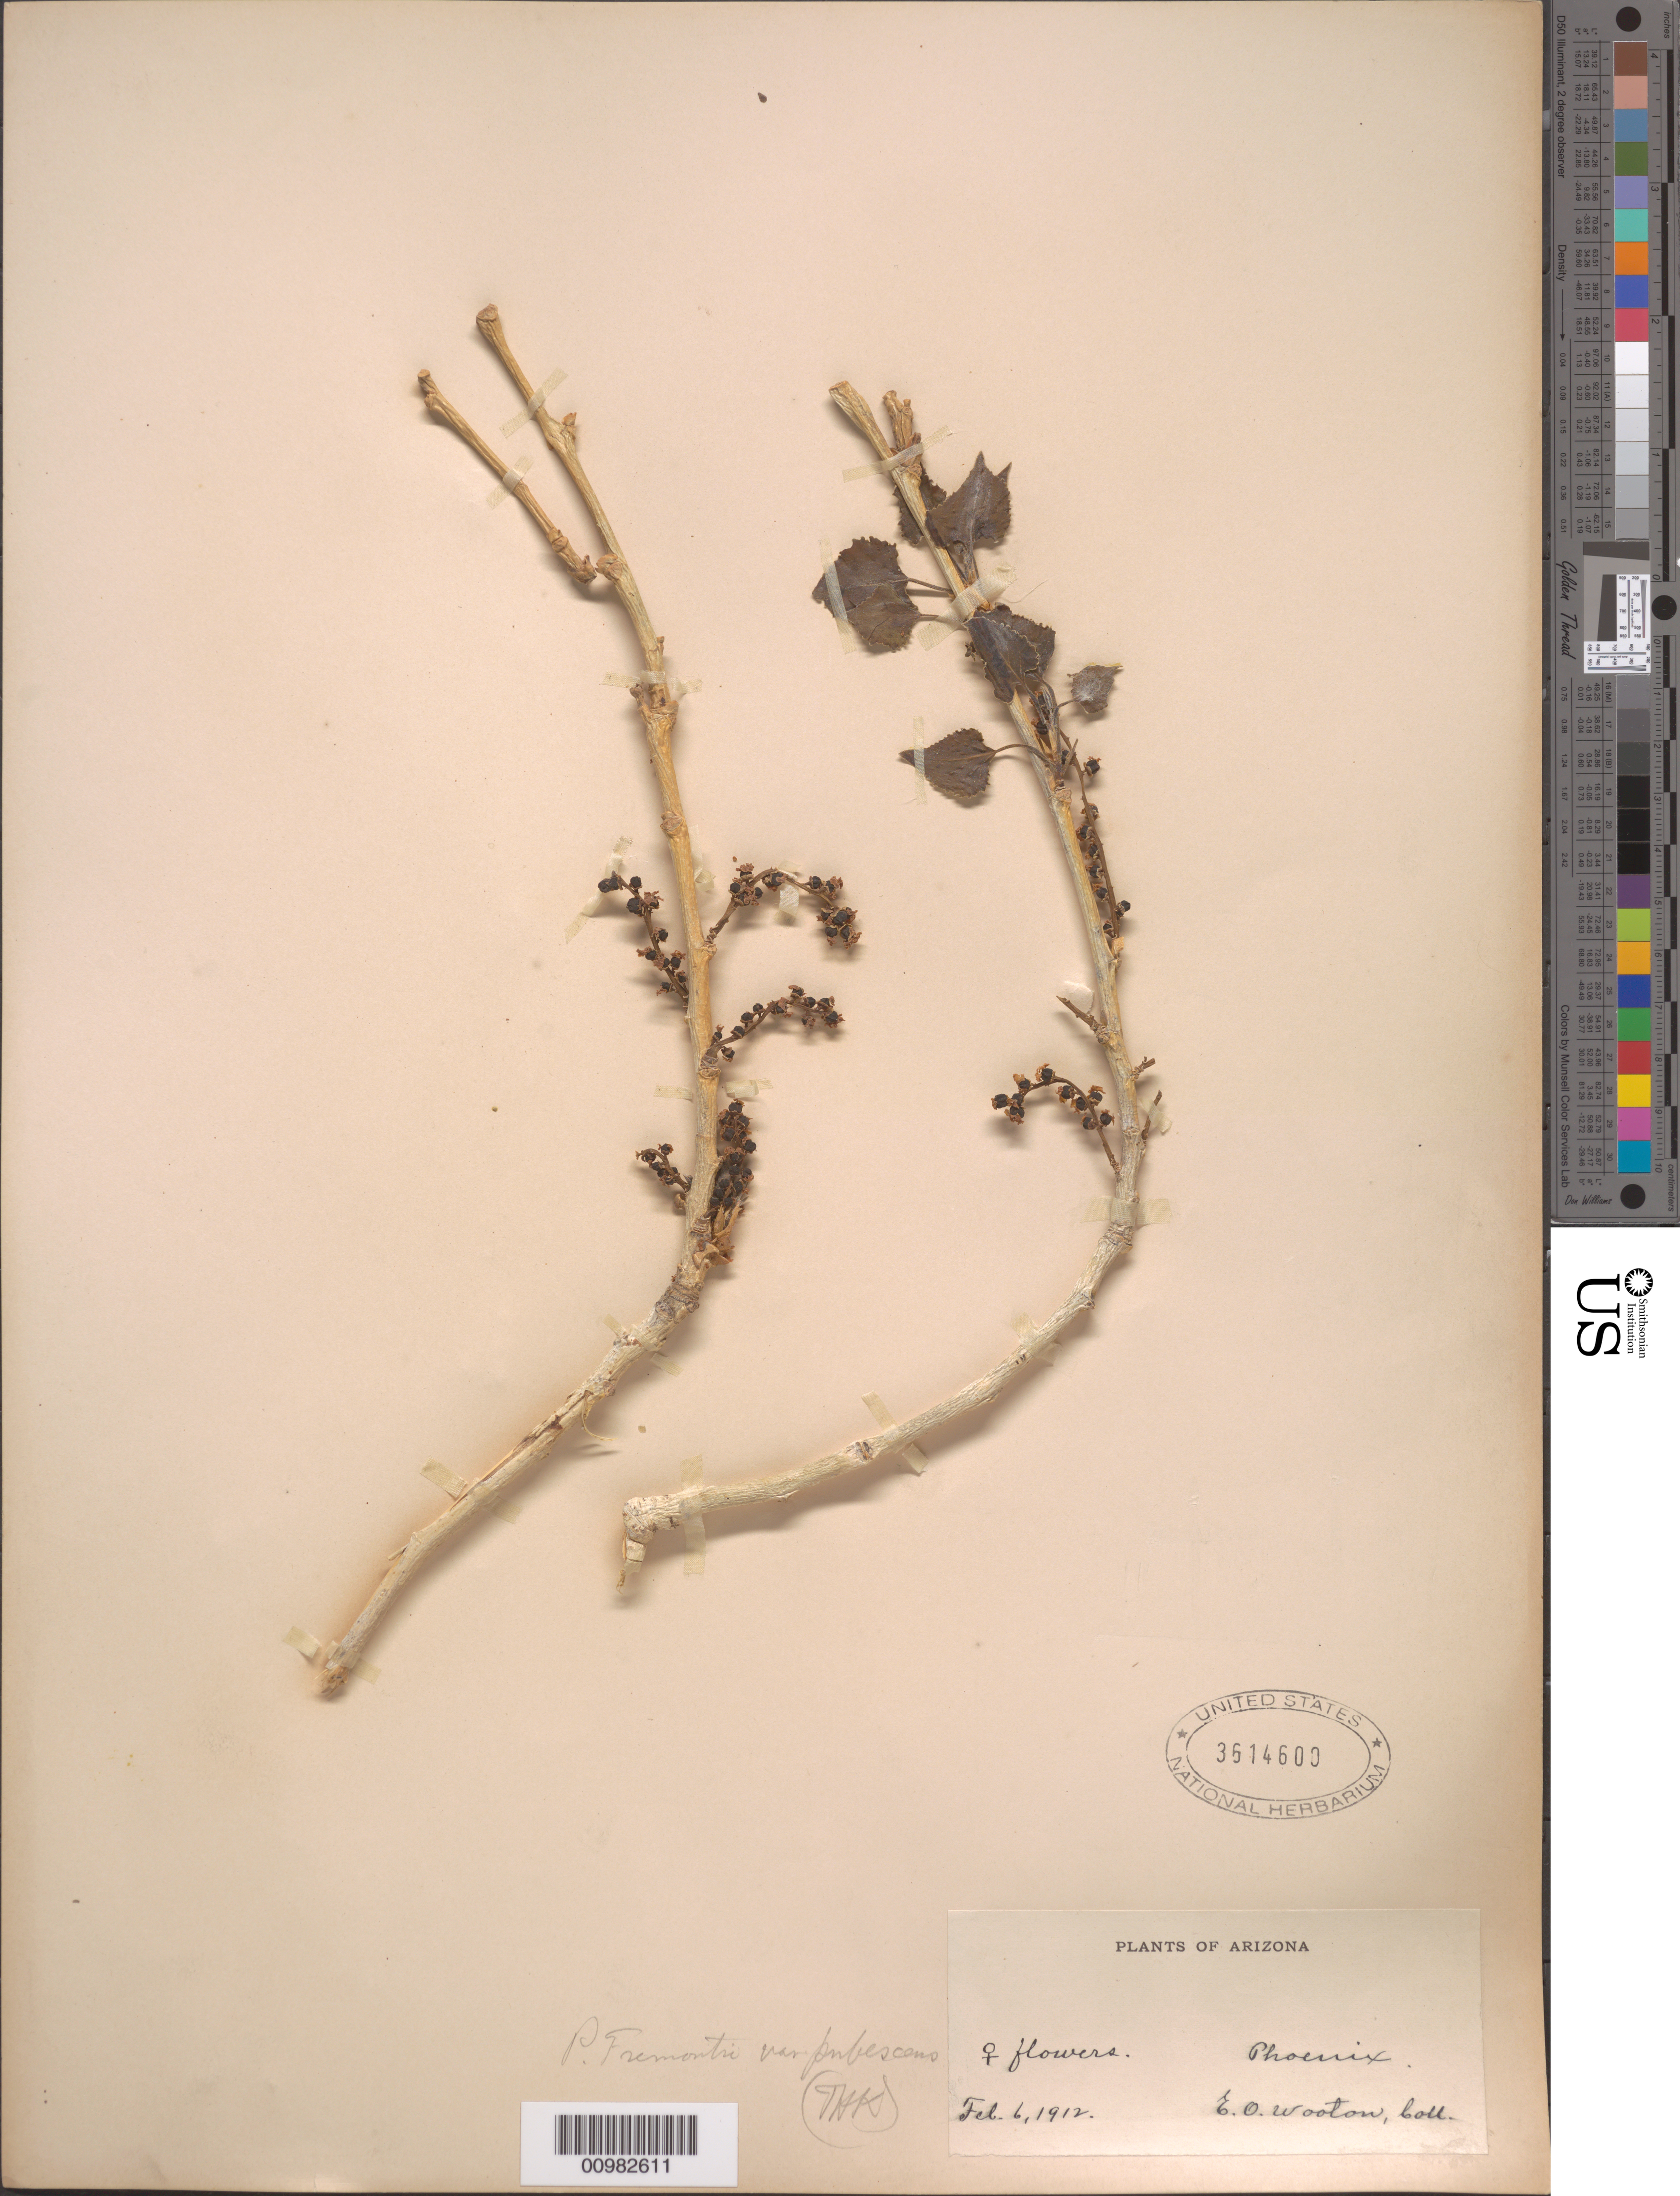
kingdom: Plantae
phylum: Tracheophyta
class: Magnoliopsida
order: Malpighiales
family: Salicaceae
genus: Populus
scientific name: Populus fremontii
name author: S. Watson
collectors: E. O. Wooton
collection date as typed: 06 Feb 1912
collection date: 1912-02-06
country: United States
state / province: Arizona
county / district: Maricopa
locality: Phoenix.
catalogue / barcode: US 3614600